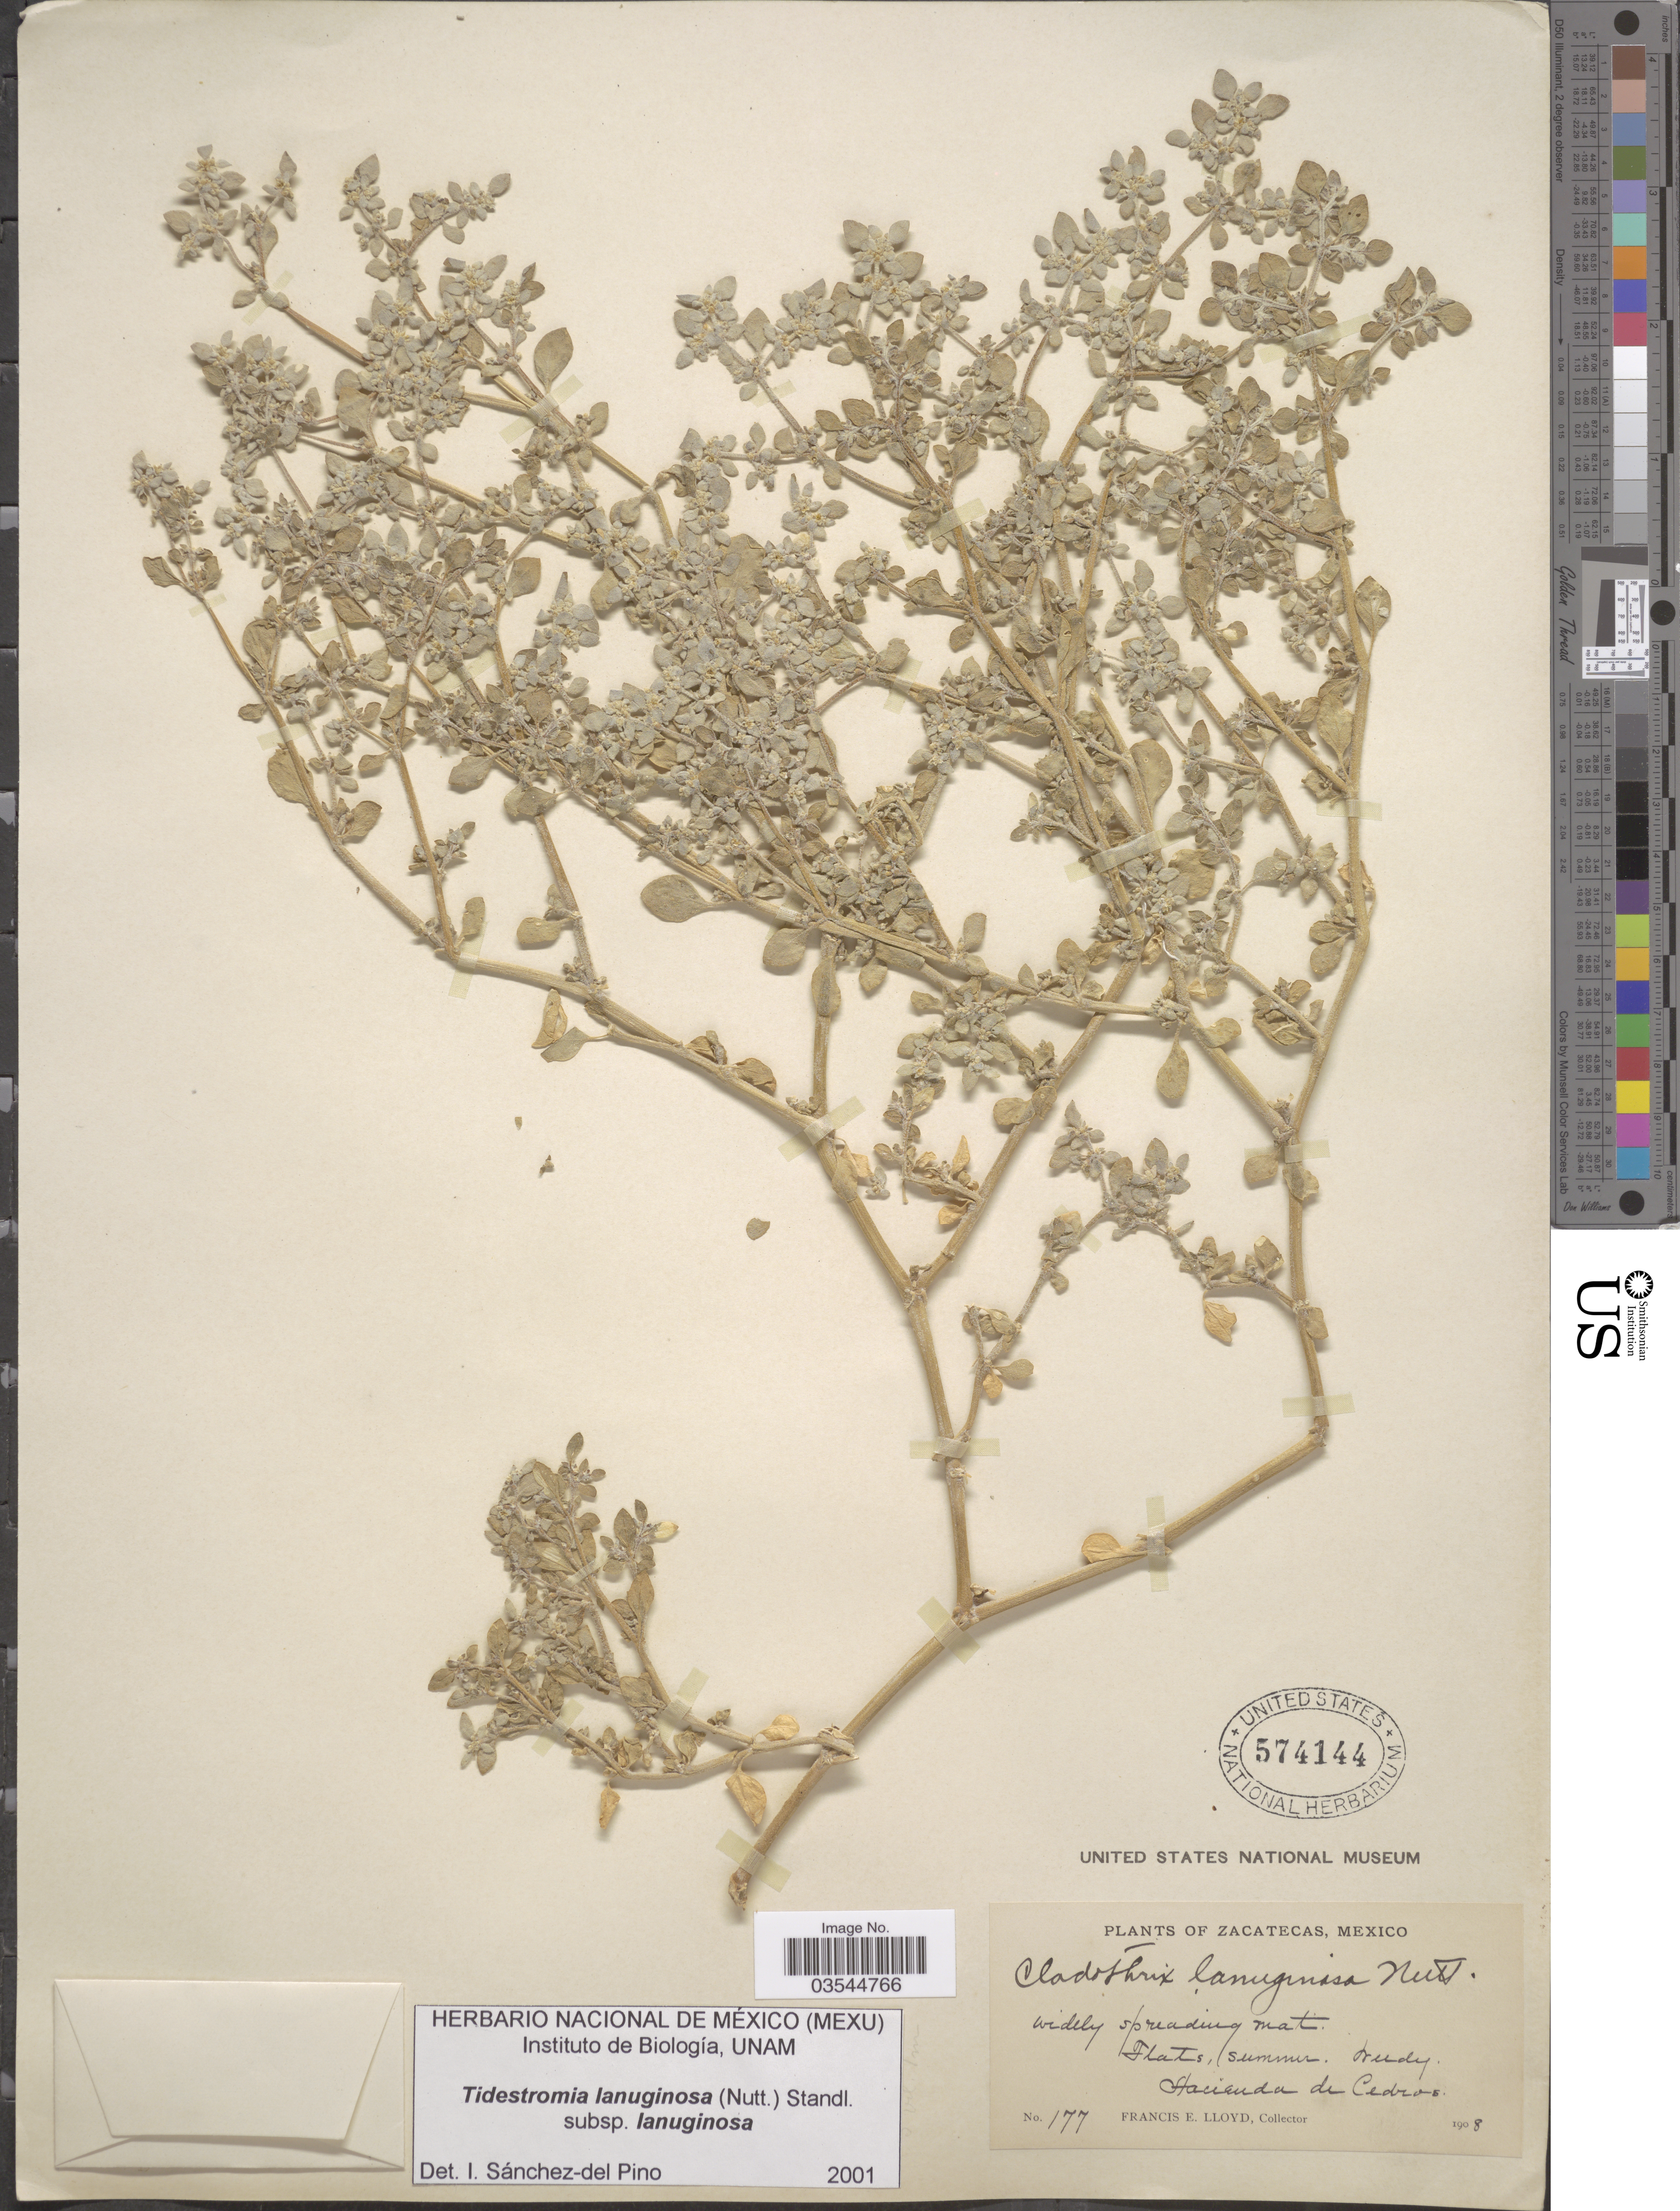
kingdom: Plantae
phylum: Tracheophyta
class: Magnoliopsida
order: Caryophyllales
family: Amaranthaceae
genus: Tidestromia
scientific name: Tidestromia lanuginosa subsp. lanuginosa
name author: (Nutt.) Standl.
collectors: Lloyd, C. E.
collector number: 177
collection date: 1908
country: Mexico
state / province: Zacatecas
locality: Flats, summer. Hacienda de Cedros.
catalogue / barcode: US 574144